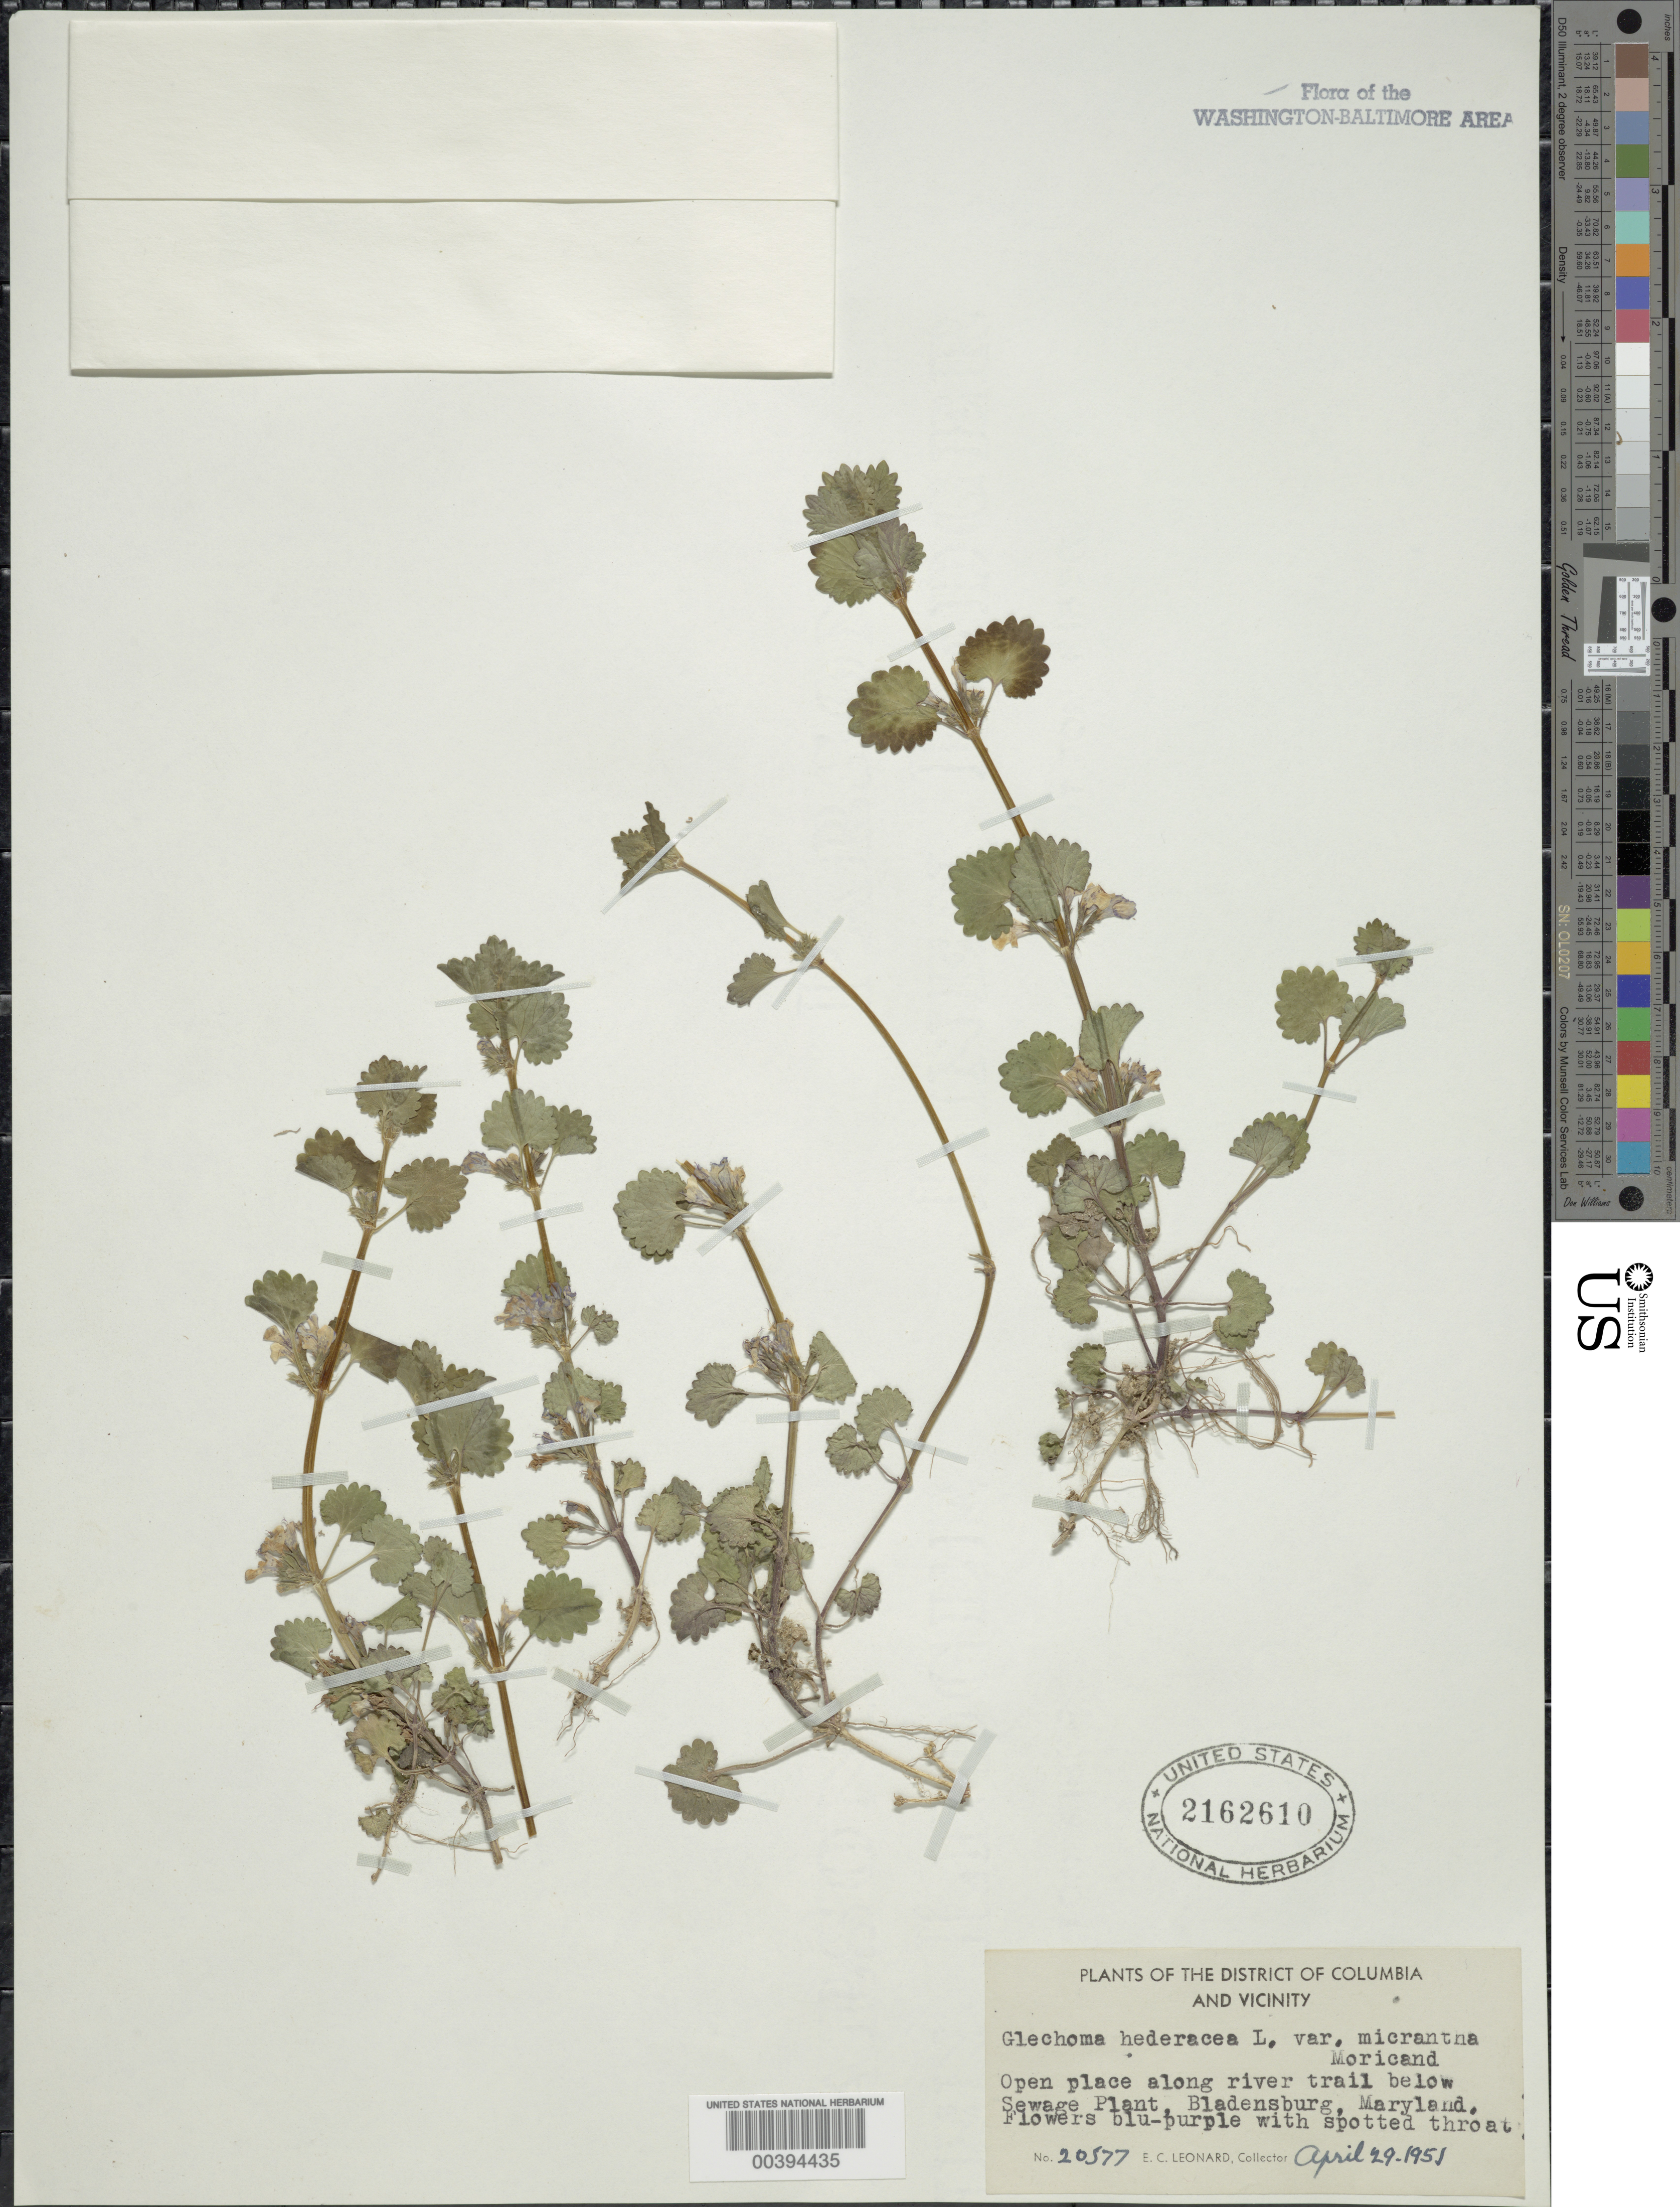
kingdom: Plantae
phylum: Tracheophyta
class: Magnoliopsida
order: Lamiales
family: Lamiaceae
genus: Glechoma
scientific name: Glechoma hederacea var. micrantha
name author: Moric.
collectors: E. C. Leonard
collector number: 20577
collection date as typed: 29 Apr 1951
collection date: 1951-04-29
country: United States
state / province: Maryland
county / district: Prince George's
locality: Below Sewage Plant, Bladensburg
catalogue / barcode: US 2162610